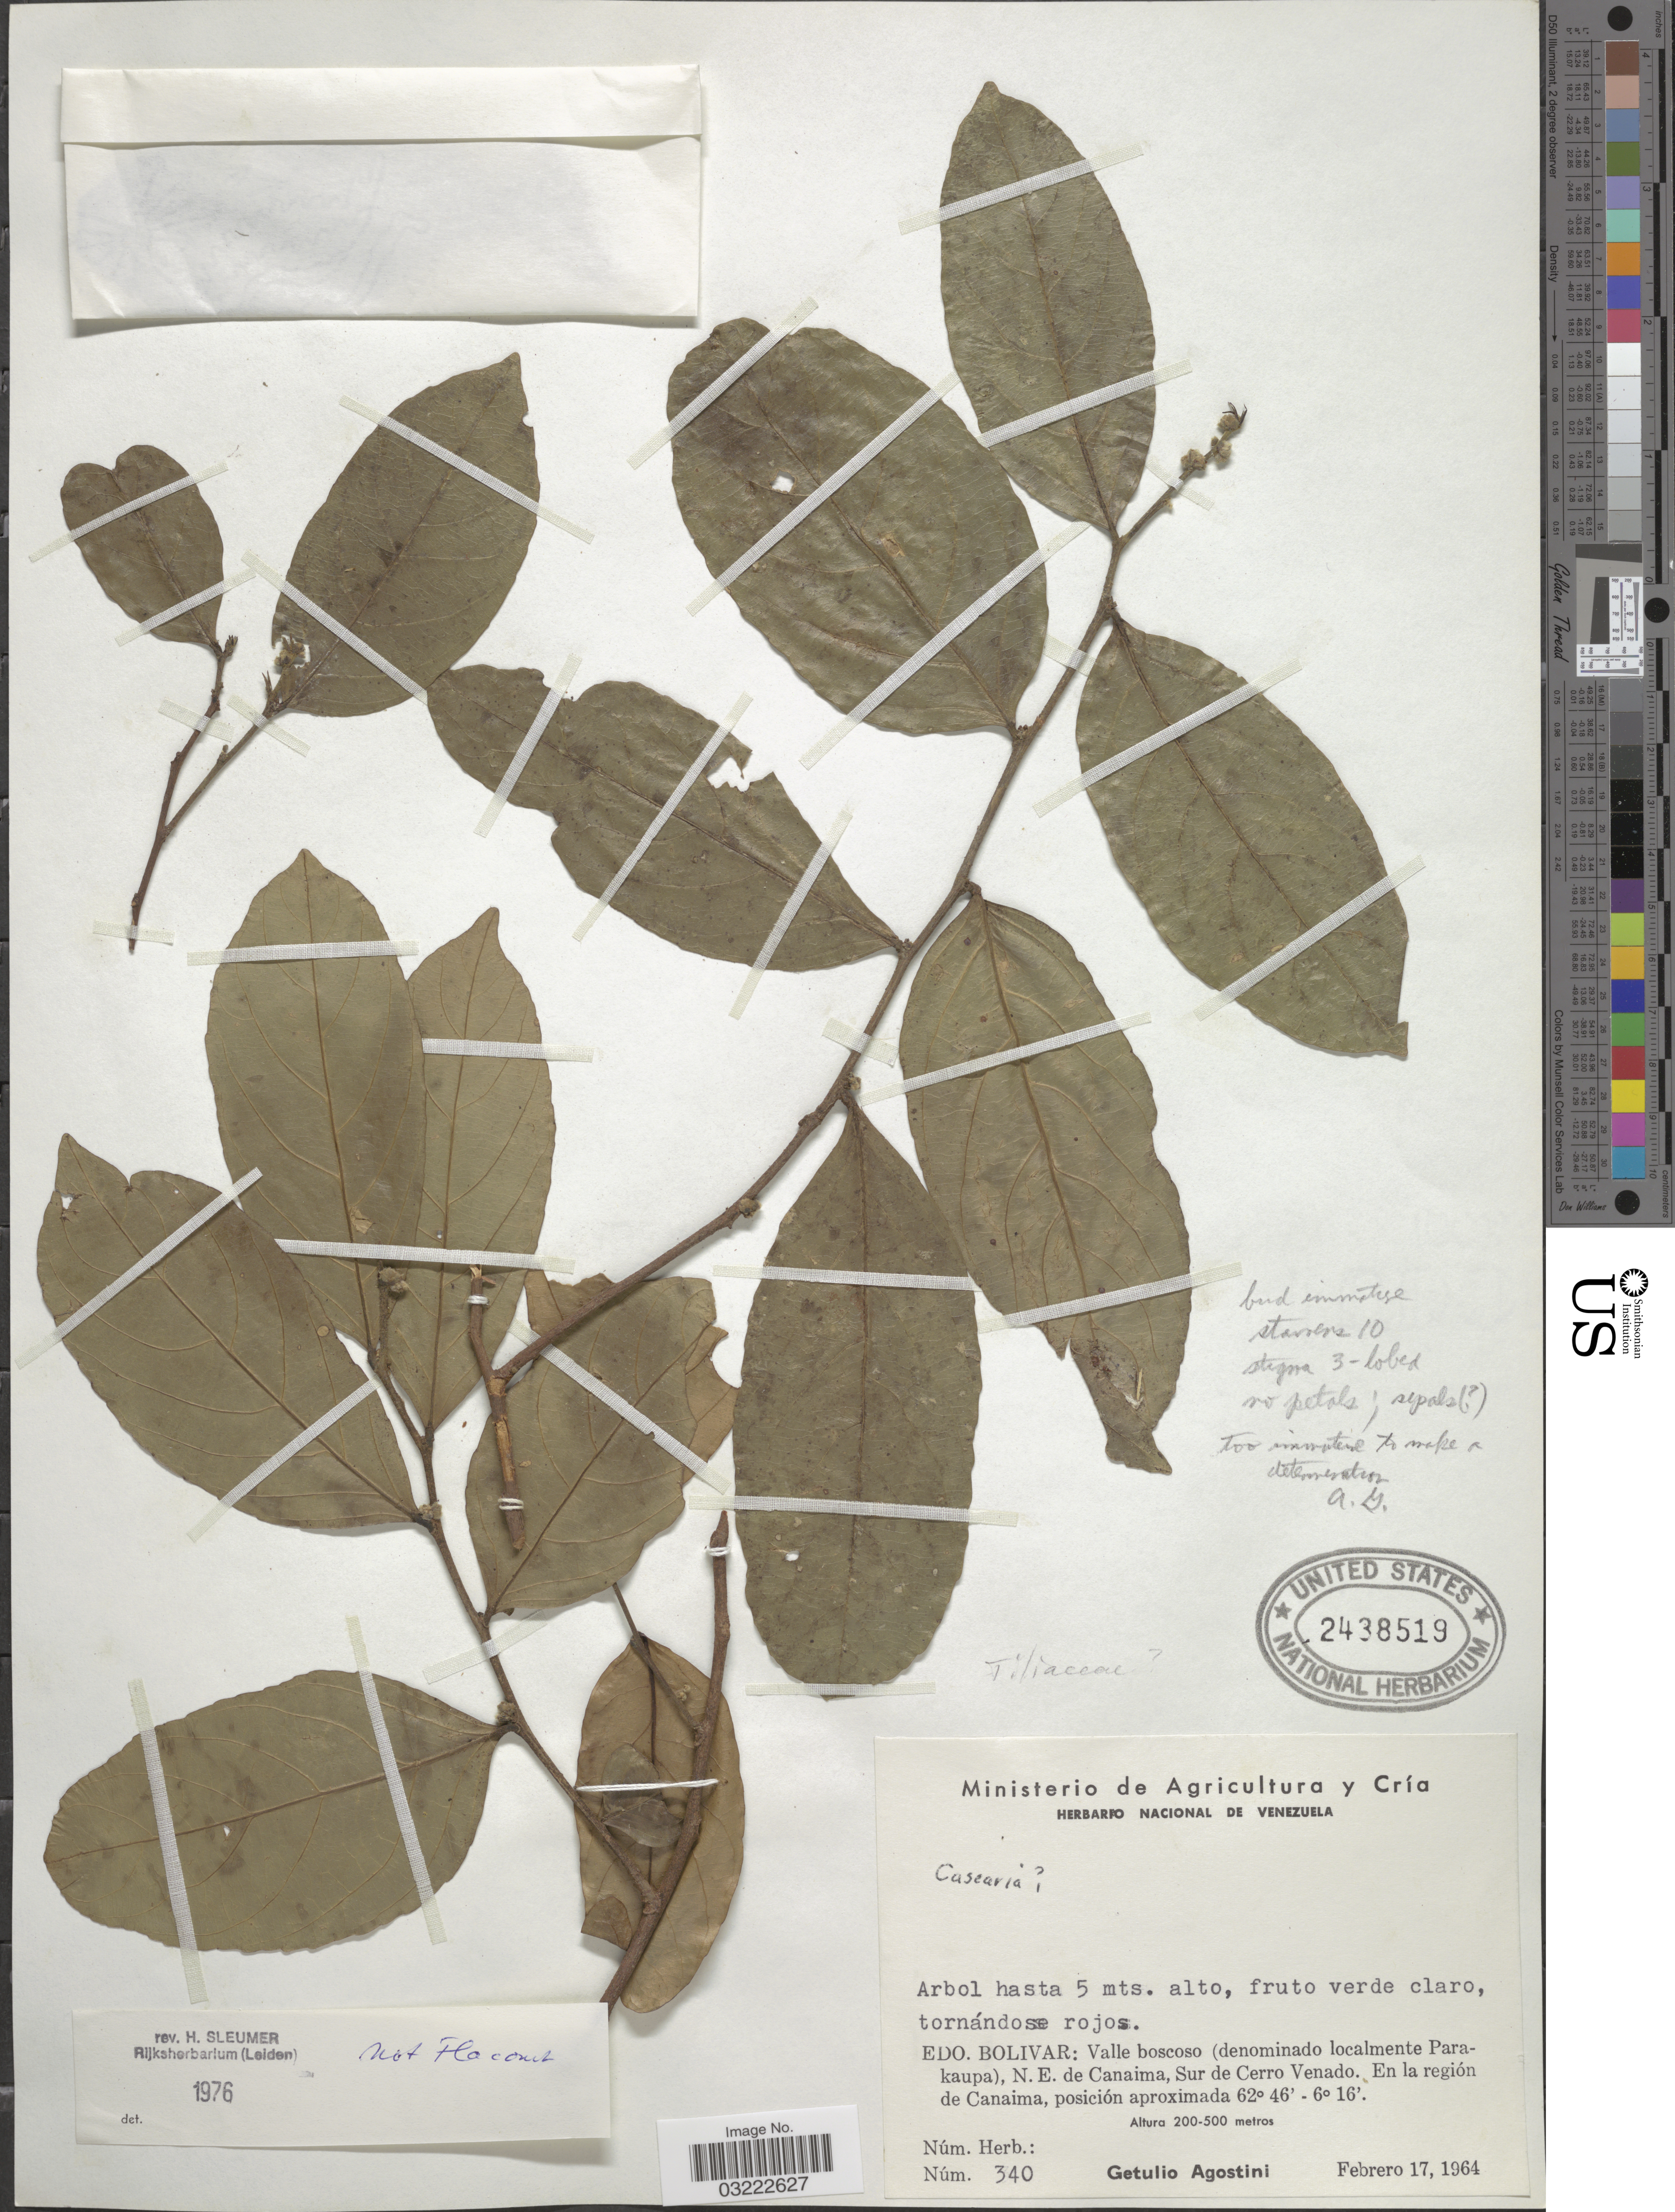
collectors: G. Agostini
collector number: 340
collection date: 1964-02-17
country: Venezuela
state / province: Bolivar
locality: Valle Boscoso (denominado localmente Parakaupa), N.E. de Canaima, Sur de Cerro Venado. En la región de Canaima.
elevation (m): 200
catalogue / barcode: US 2438519